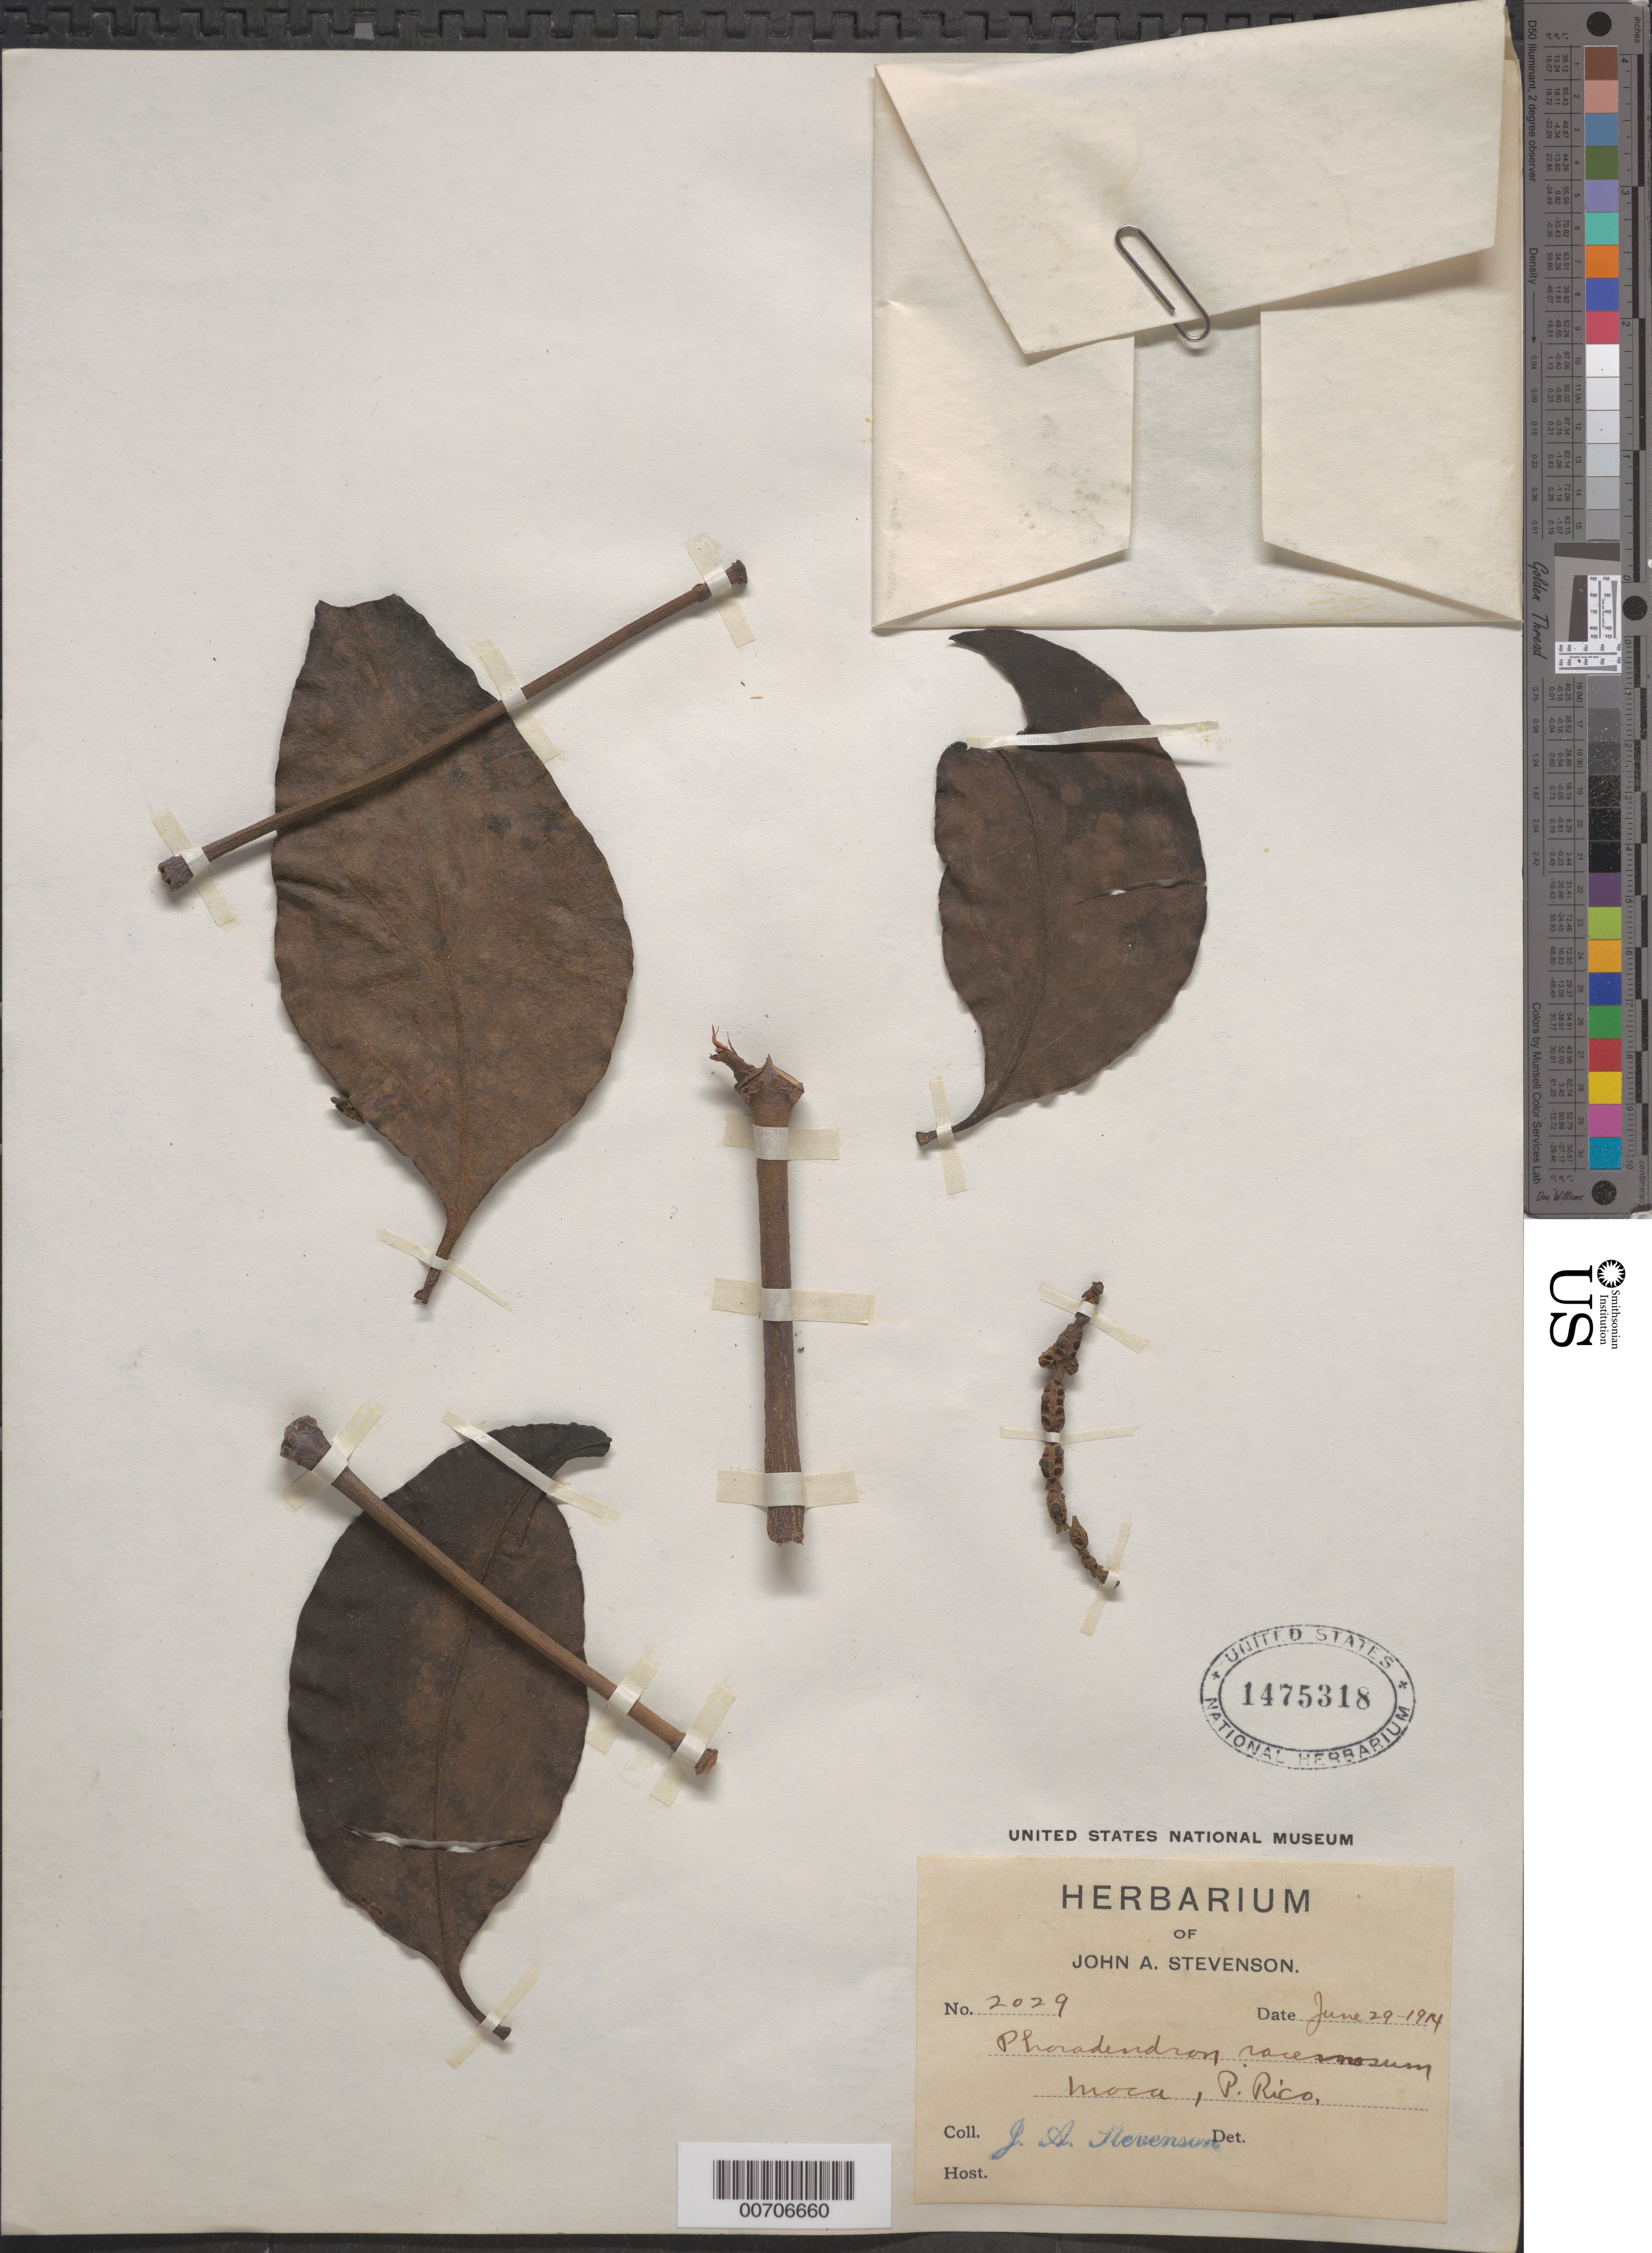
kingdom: Plantae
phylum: Tracheophyta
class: Magnoliopsida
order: Santalales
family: Viscaceae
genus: Phoradendron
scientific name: Phoradendron racemosum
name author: (Aubl.) Krug & Urb.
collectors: J. Stevenson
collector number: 2029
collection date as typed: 29 Jun 1914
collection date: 1914-06-29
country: Puerto Rico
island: Greater Antilles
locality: Moca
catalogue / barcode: US 1475318